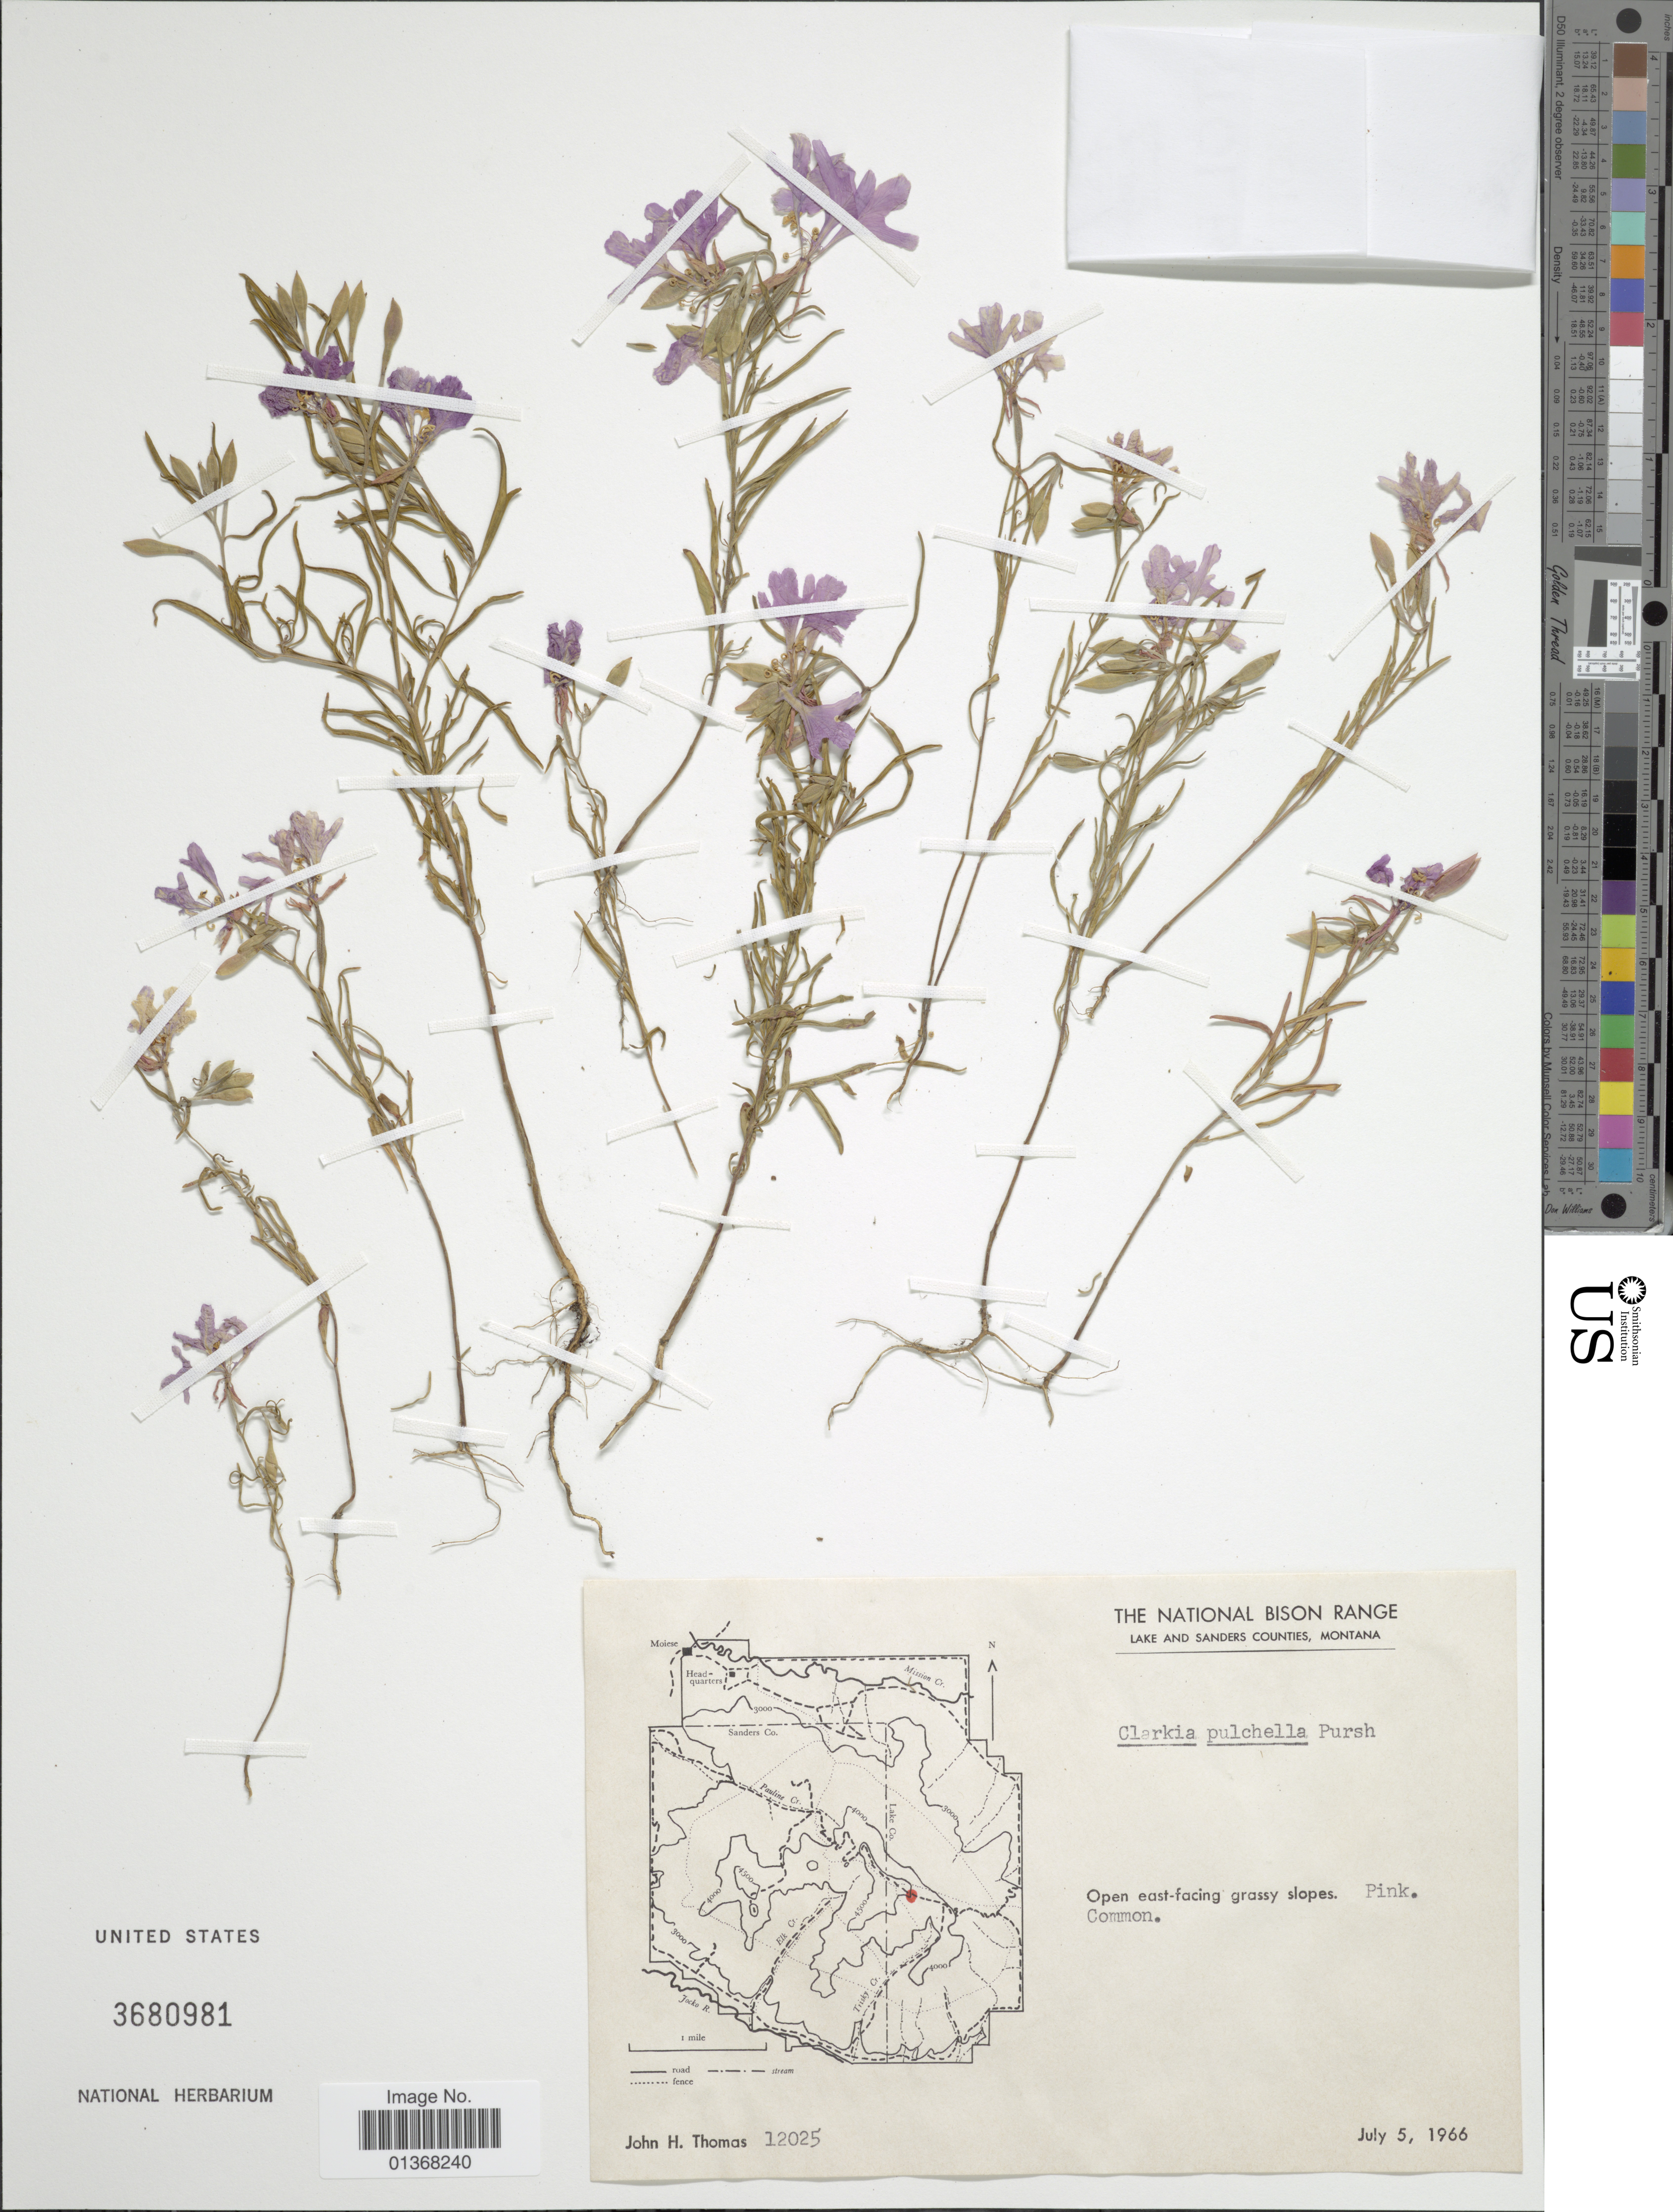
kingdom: Plantae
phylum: Tracheophyta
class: Magnoliopsida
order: Myrtales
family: Onagraceae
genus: Clarkia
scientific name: Clarkia pulchella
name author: Pursh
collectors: J. H. Thomas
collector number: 12025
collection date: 1966-07-05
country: United States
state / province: Montana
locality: Lake and Sanders Counties, Open east-facing grassy slopes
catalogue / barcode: US 360981